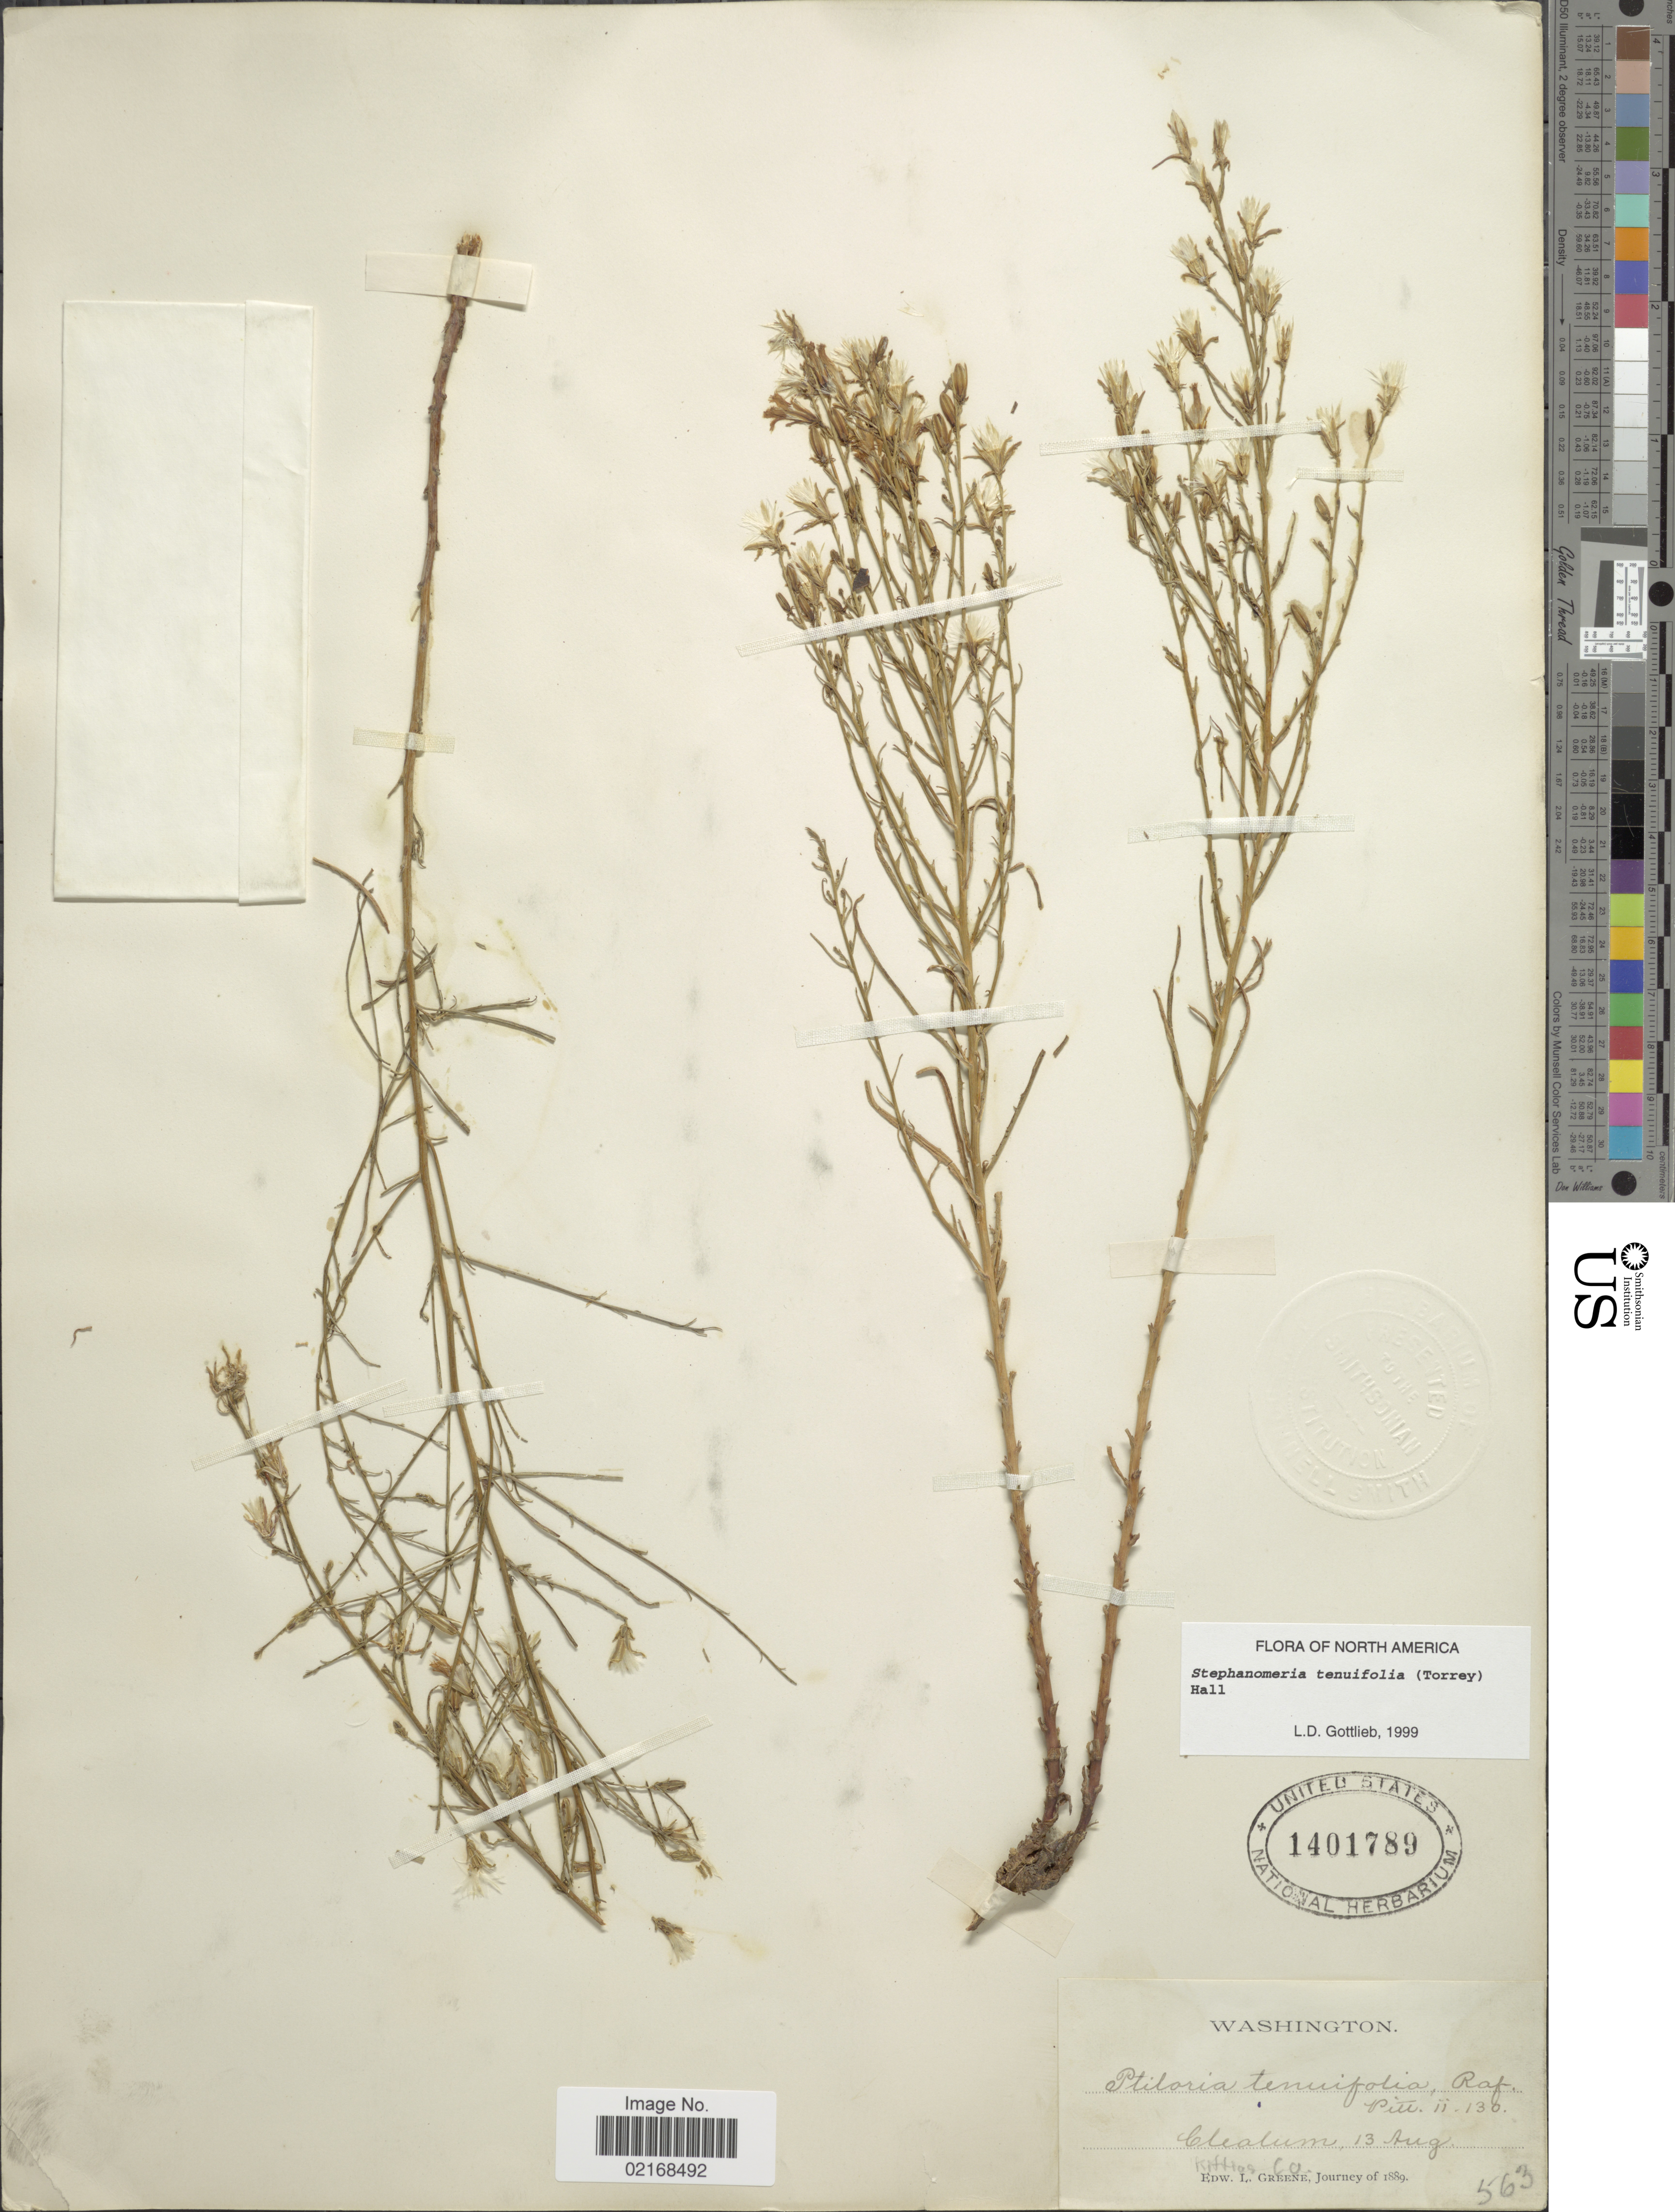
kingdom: Plantae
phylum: Tracheophyta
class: Magnoliopsida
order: Asterales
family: Asteraceae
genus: Stephanomeria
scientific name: Stephanomeria tenuifolia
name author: (Torr.) H.M. Hall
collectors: E. L. Greene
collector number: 563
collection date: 1889-08-13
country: United States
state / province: Washington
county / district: Kittitas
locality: Clealum, Kittitas Co.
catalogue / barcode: US 1401789